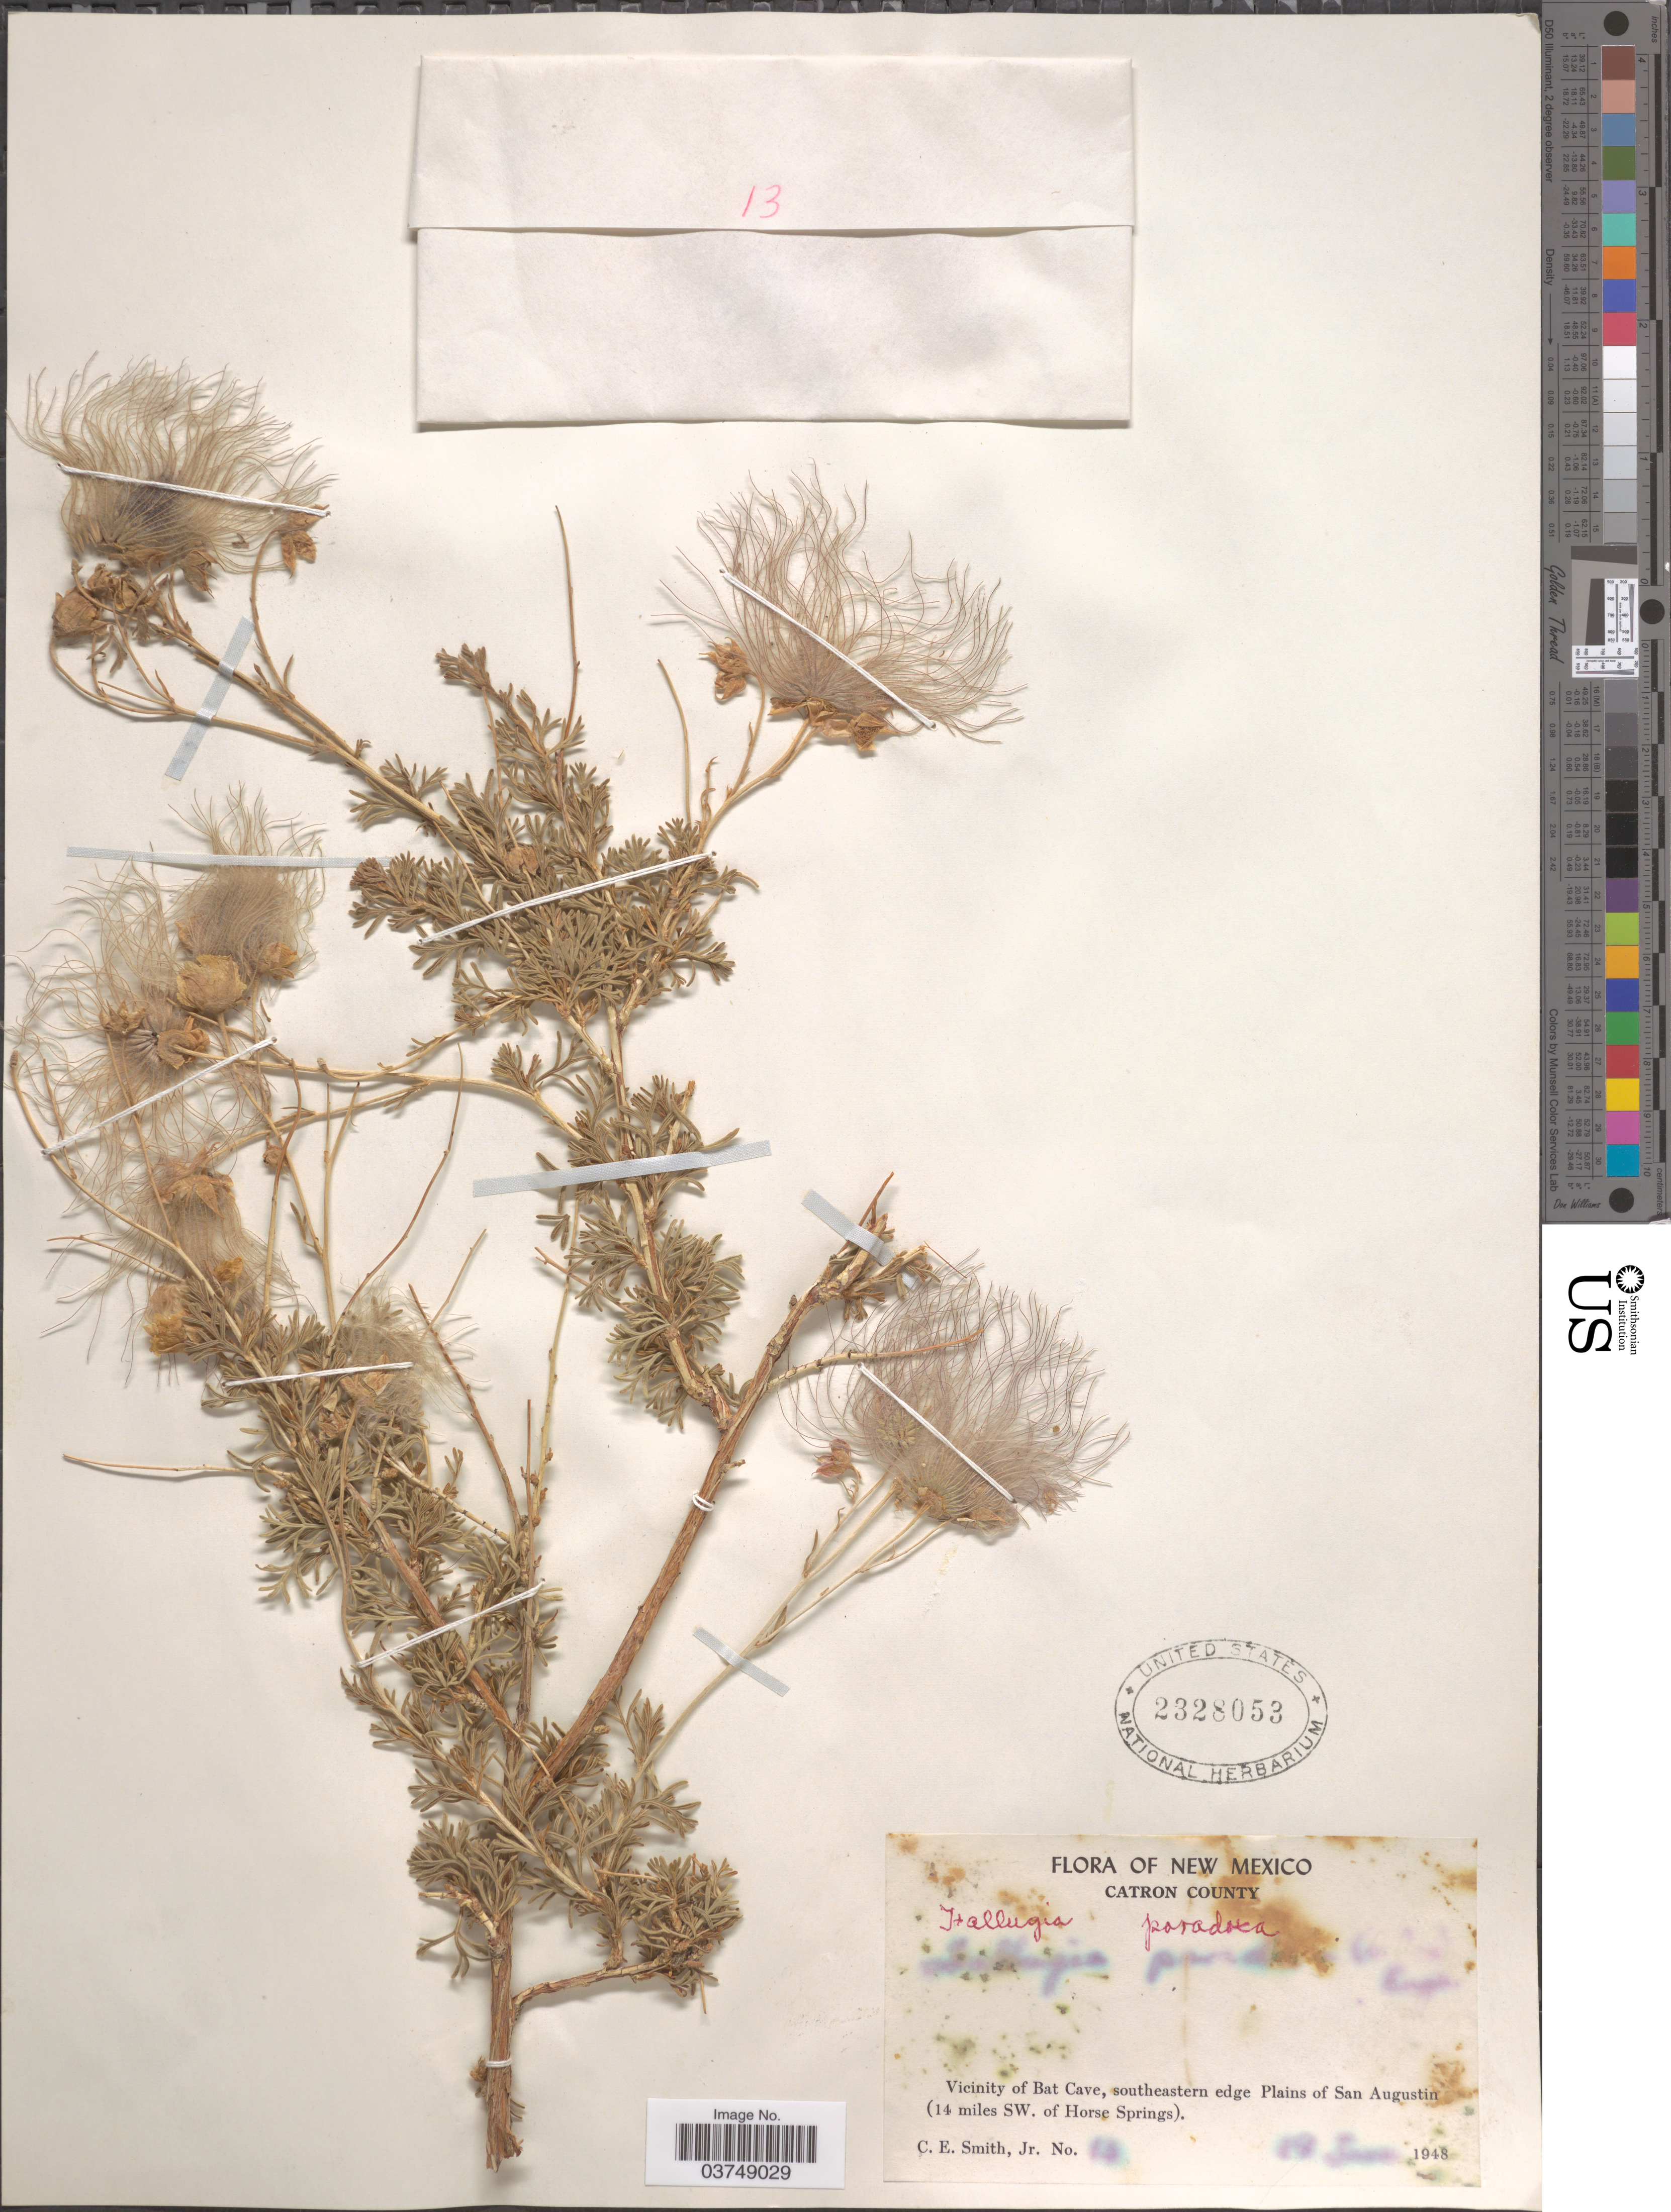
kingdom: Plantae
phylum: Tracheophyta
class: Magnoliopsida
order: Rosales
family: Rosaceae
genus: Fallugia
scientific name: Fallugia acuminata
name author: (Wooton) Rydb.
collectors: C. E. Smith Jr.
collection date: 1948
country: United States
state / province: New Mexico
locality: Catron County. Vicinity of Bat Cave, southeastern edge Plains of San Augustin (14 miles SW. of Horse Springs).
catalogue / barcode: US 2328053